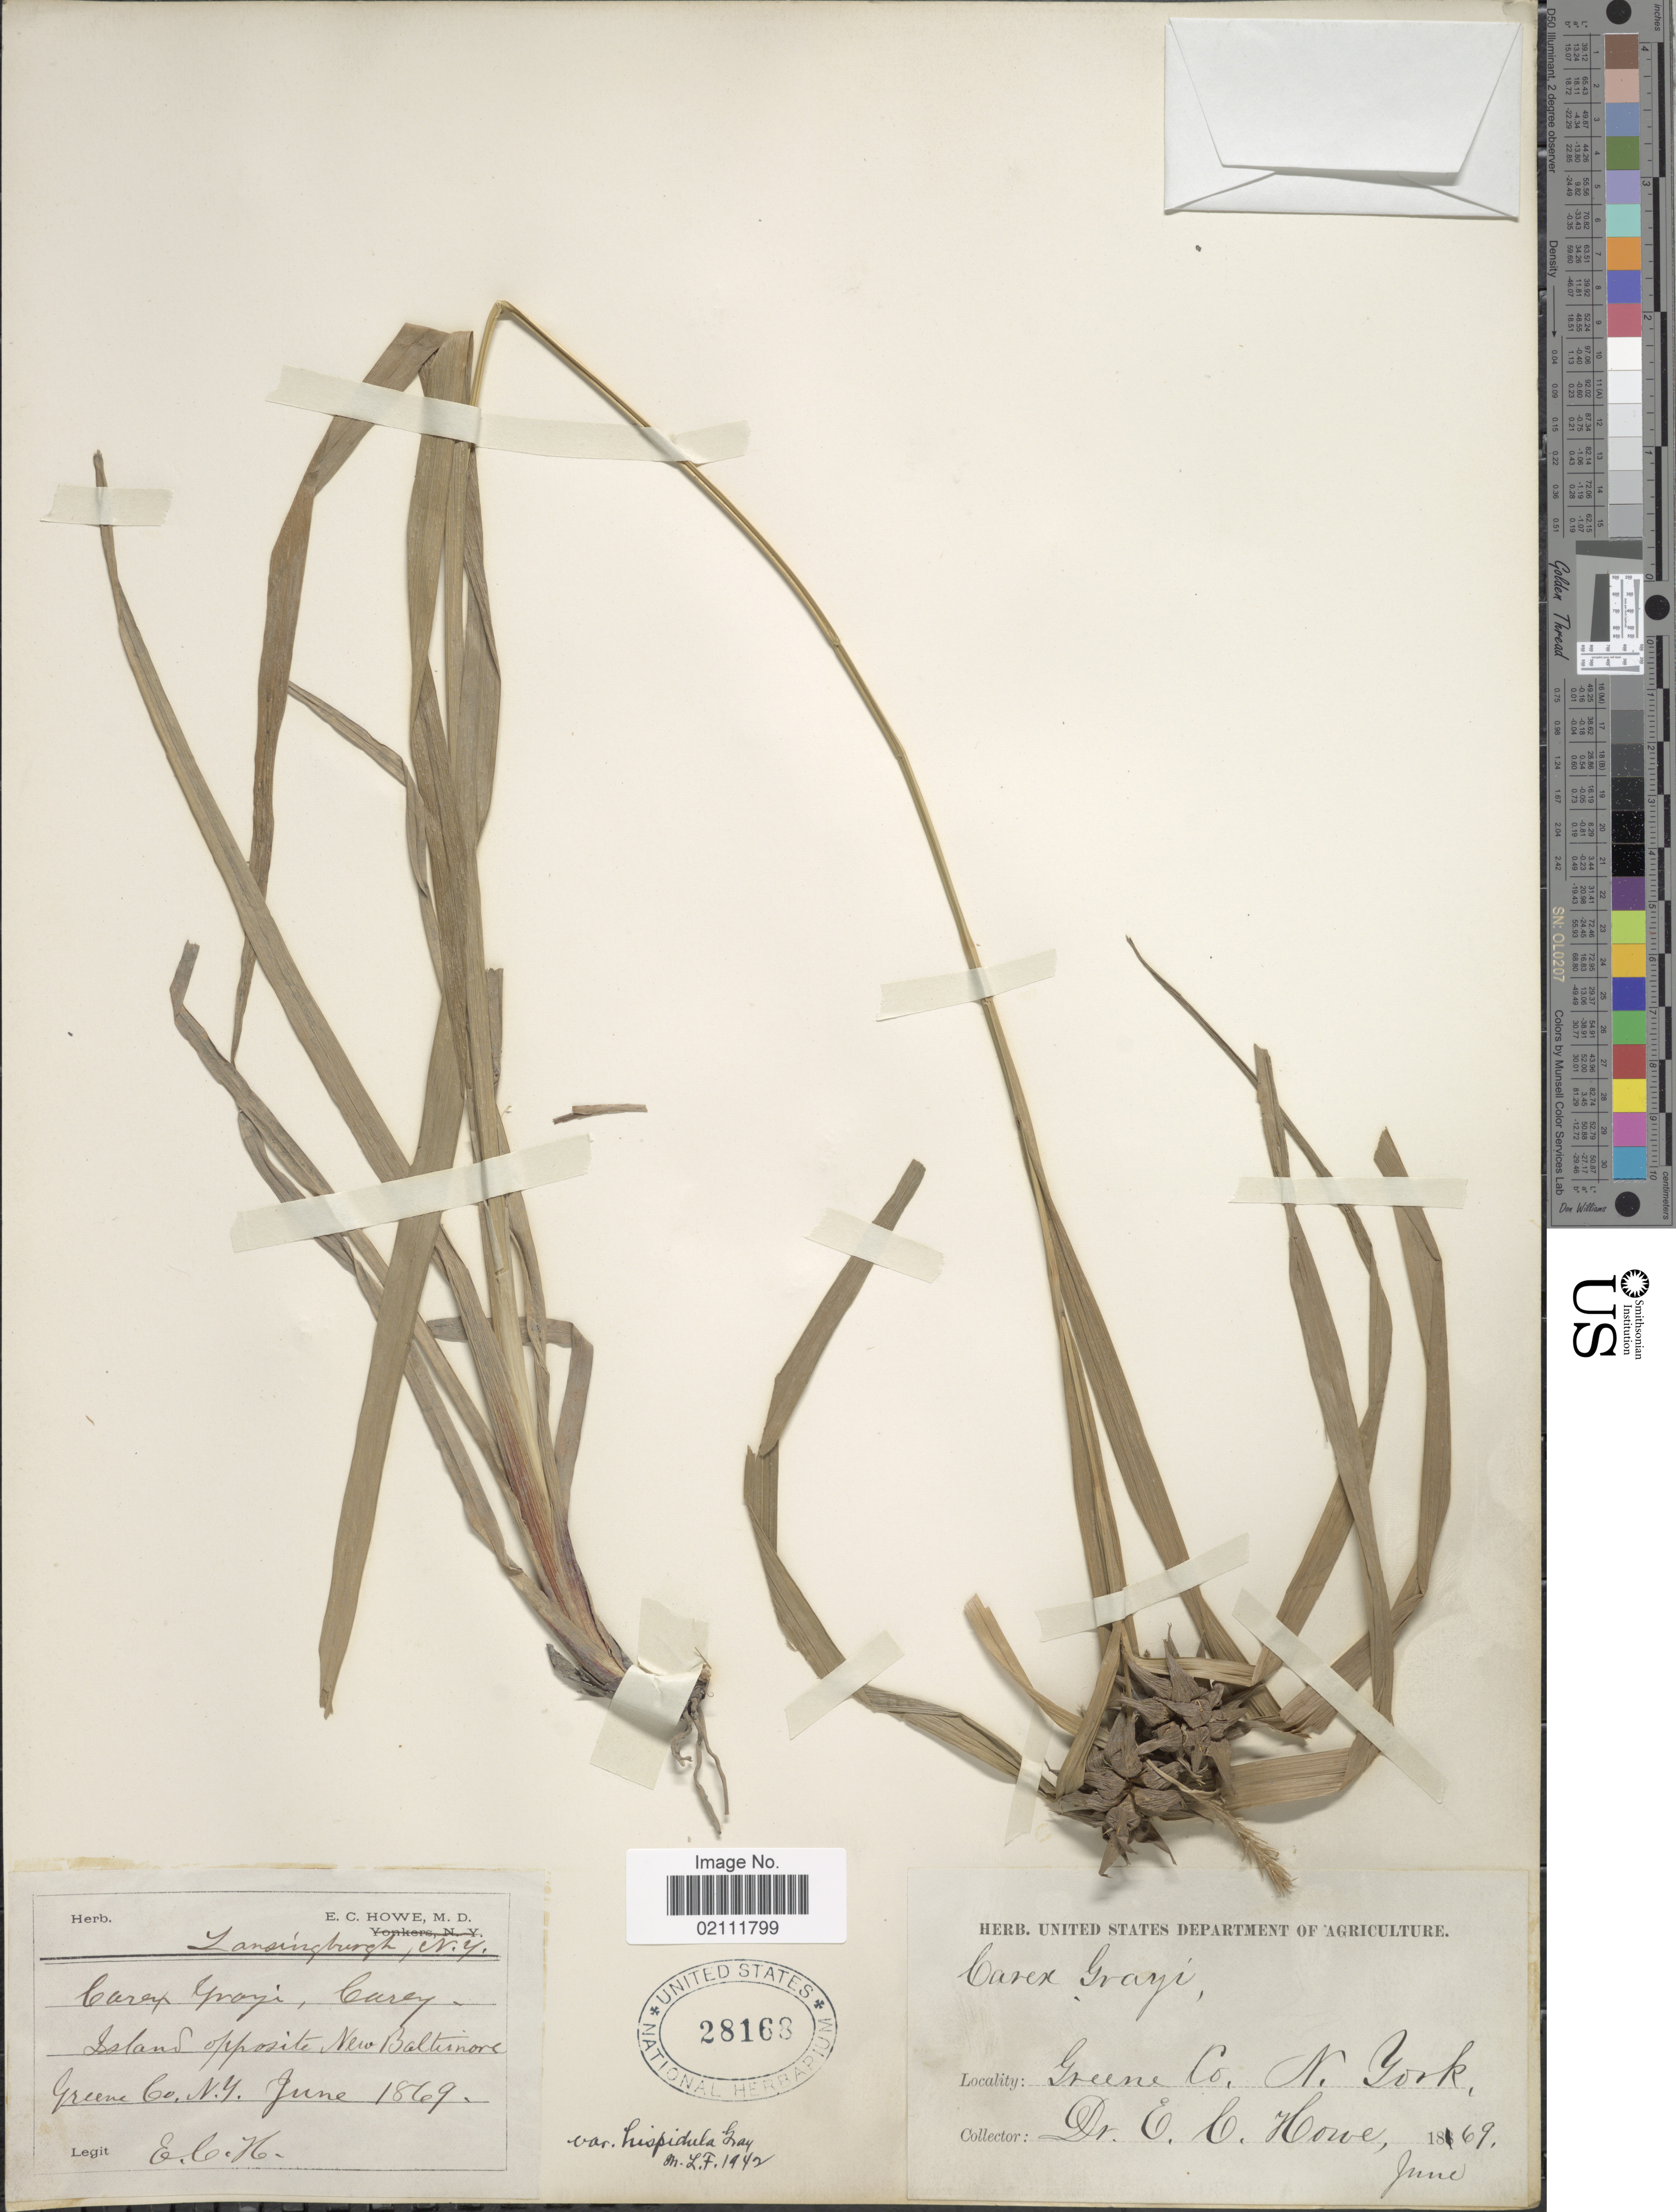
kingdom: Plantae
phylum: Tracheophyta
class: Liliopsida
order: Poales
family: Cyperaceae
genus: Carex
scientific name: Carex grayi var. hispidula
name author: A. Gray ex L.H. Bailey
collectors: E. Howe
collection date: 1869-06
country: United States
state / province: New York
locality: Greene Co., Island opposite New Baltimore.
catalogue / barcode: US 28168